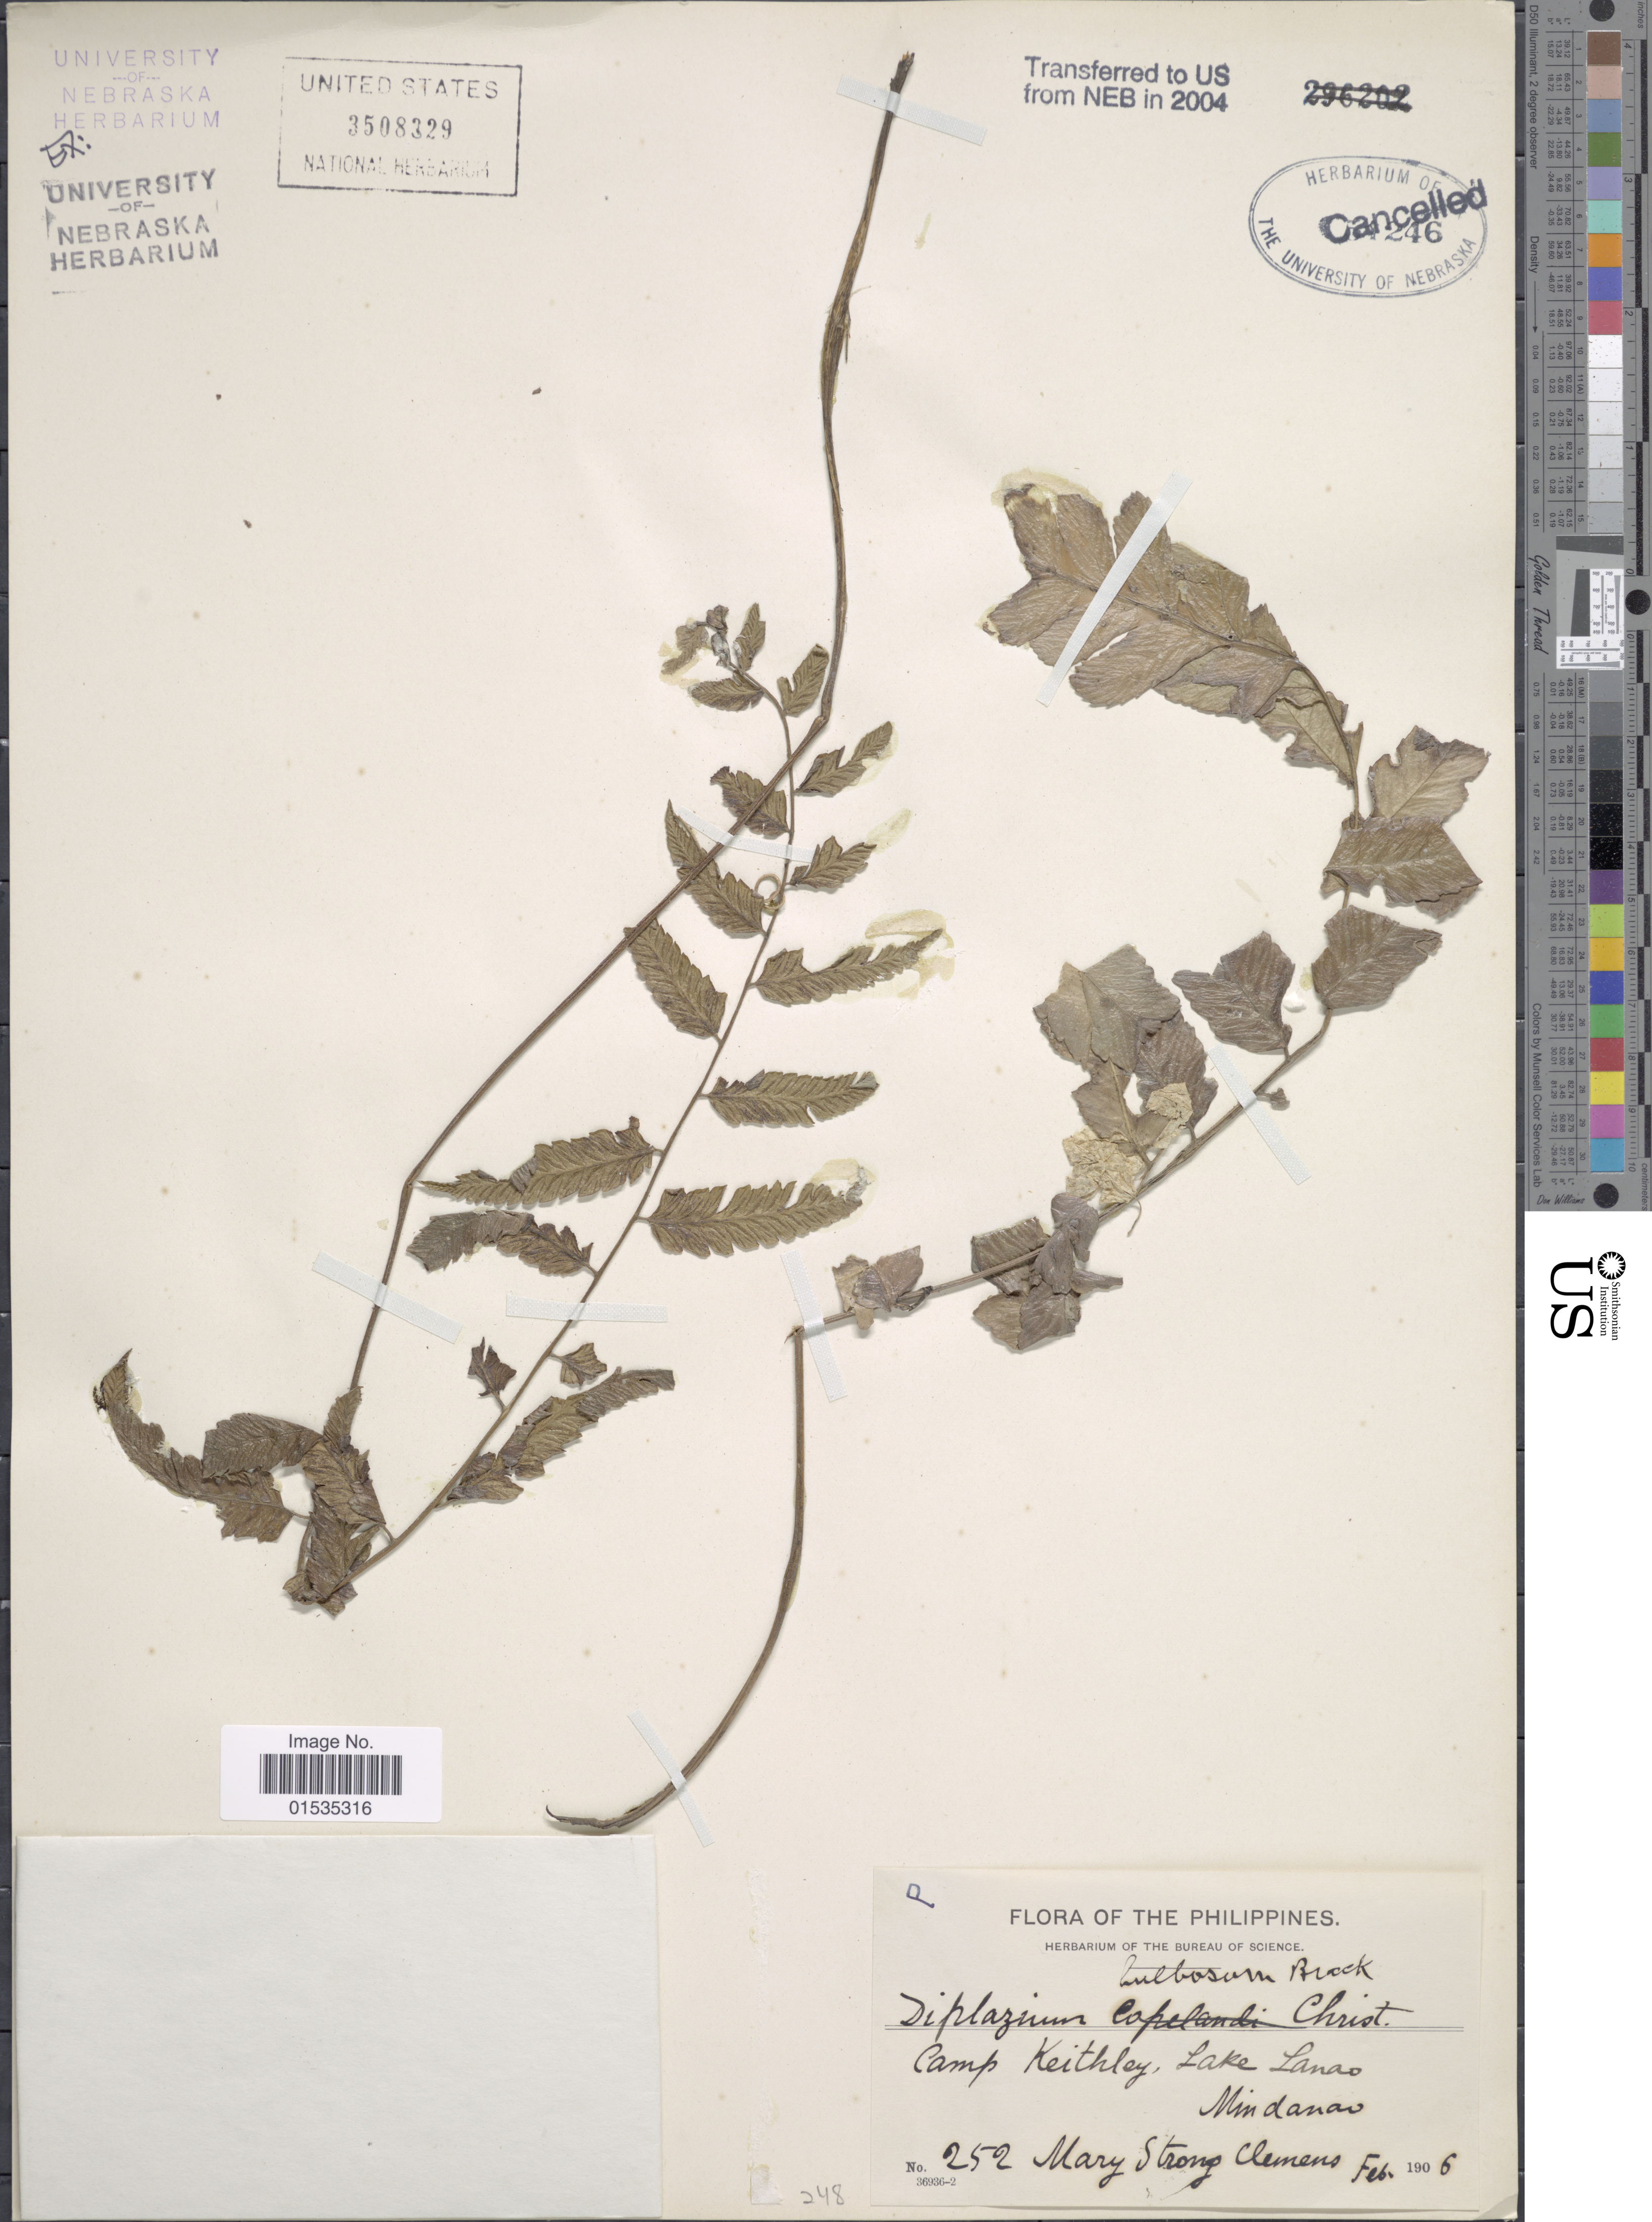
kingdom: Plantae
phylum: Tracheophyta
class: Polypodiopsida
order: Polypodiales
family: Athyriaceae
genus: Diplazium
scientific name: Diplazium sp.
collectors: M. S. Clemens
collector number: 525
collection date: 1906-02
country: Philippines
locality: Camp Keithley, Lake Lanao, Mindanao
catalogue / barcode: US 3508329